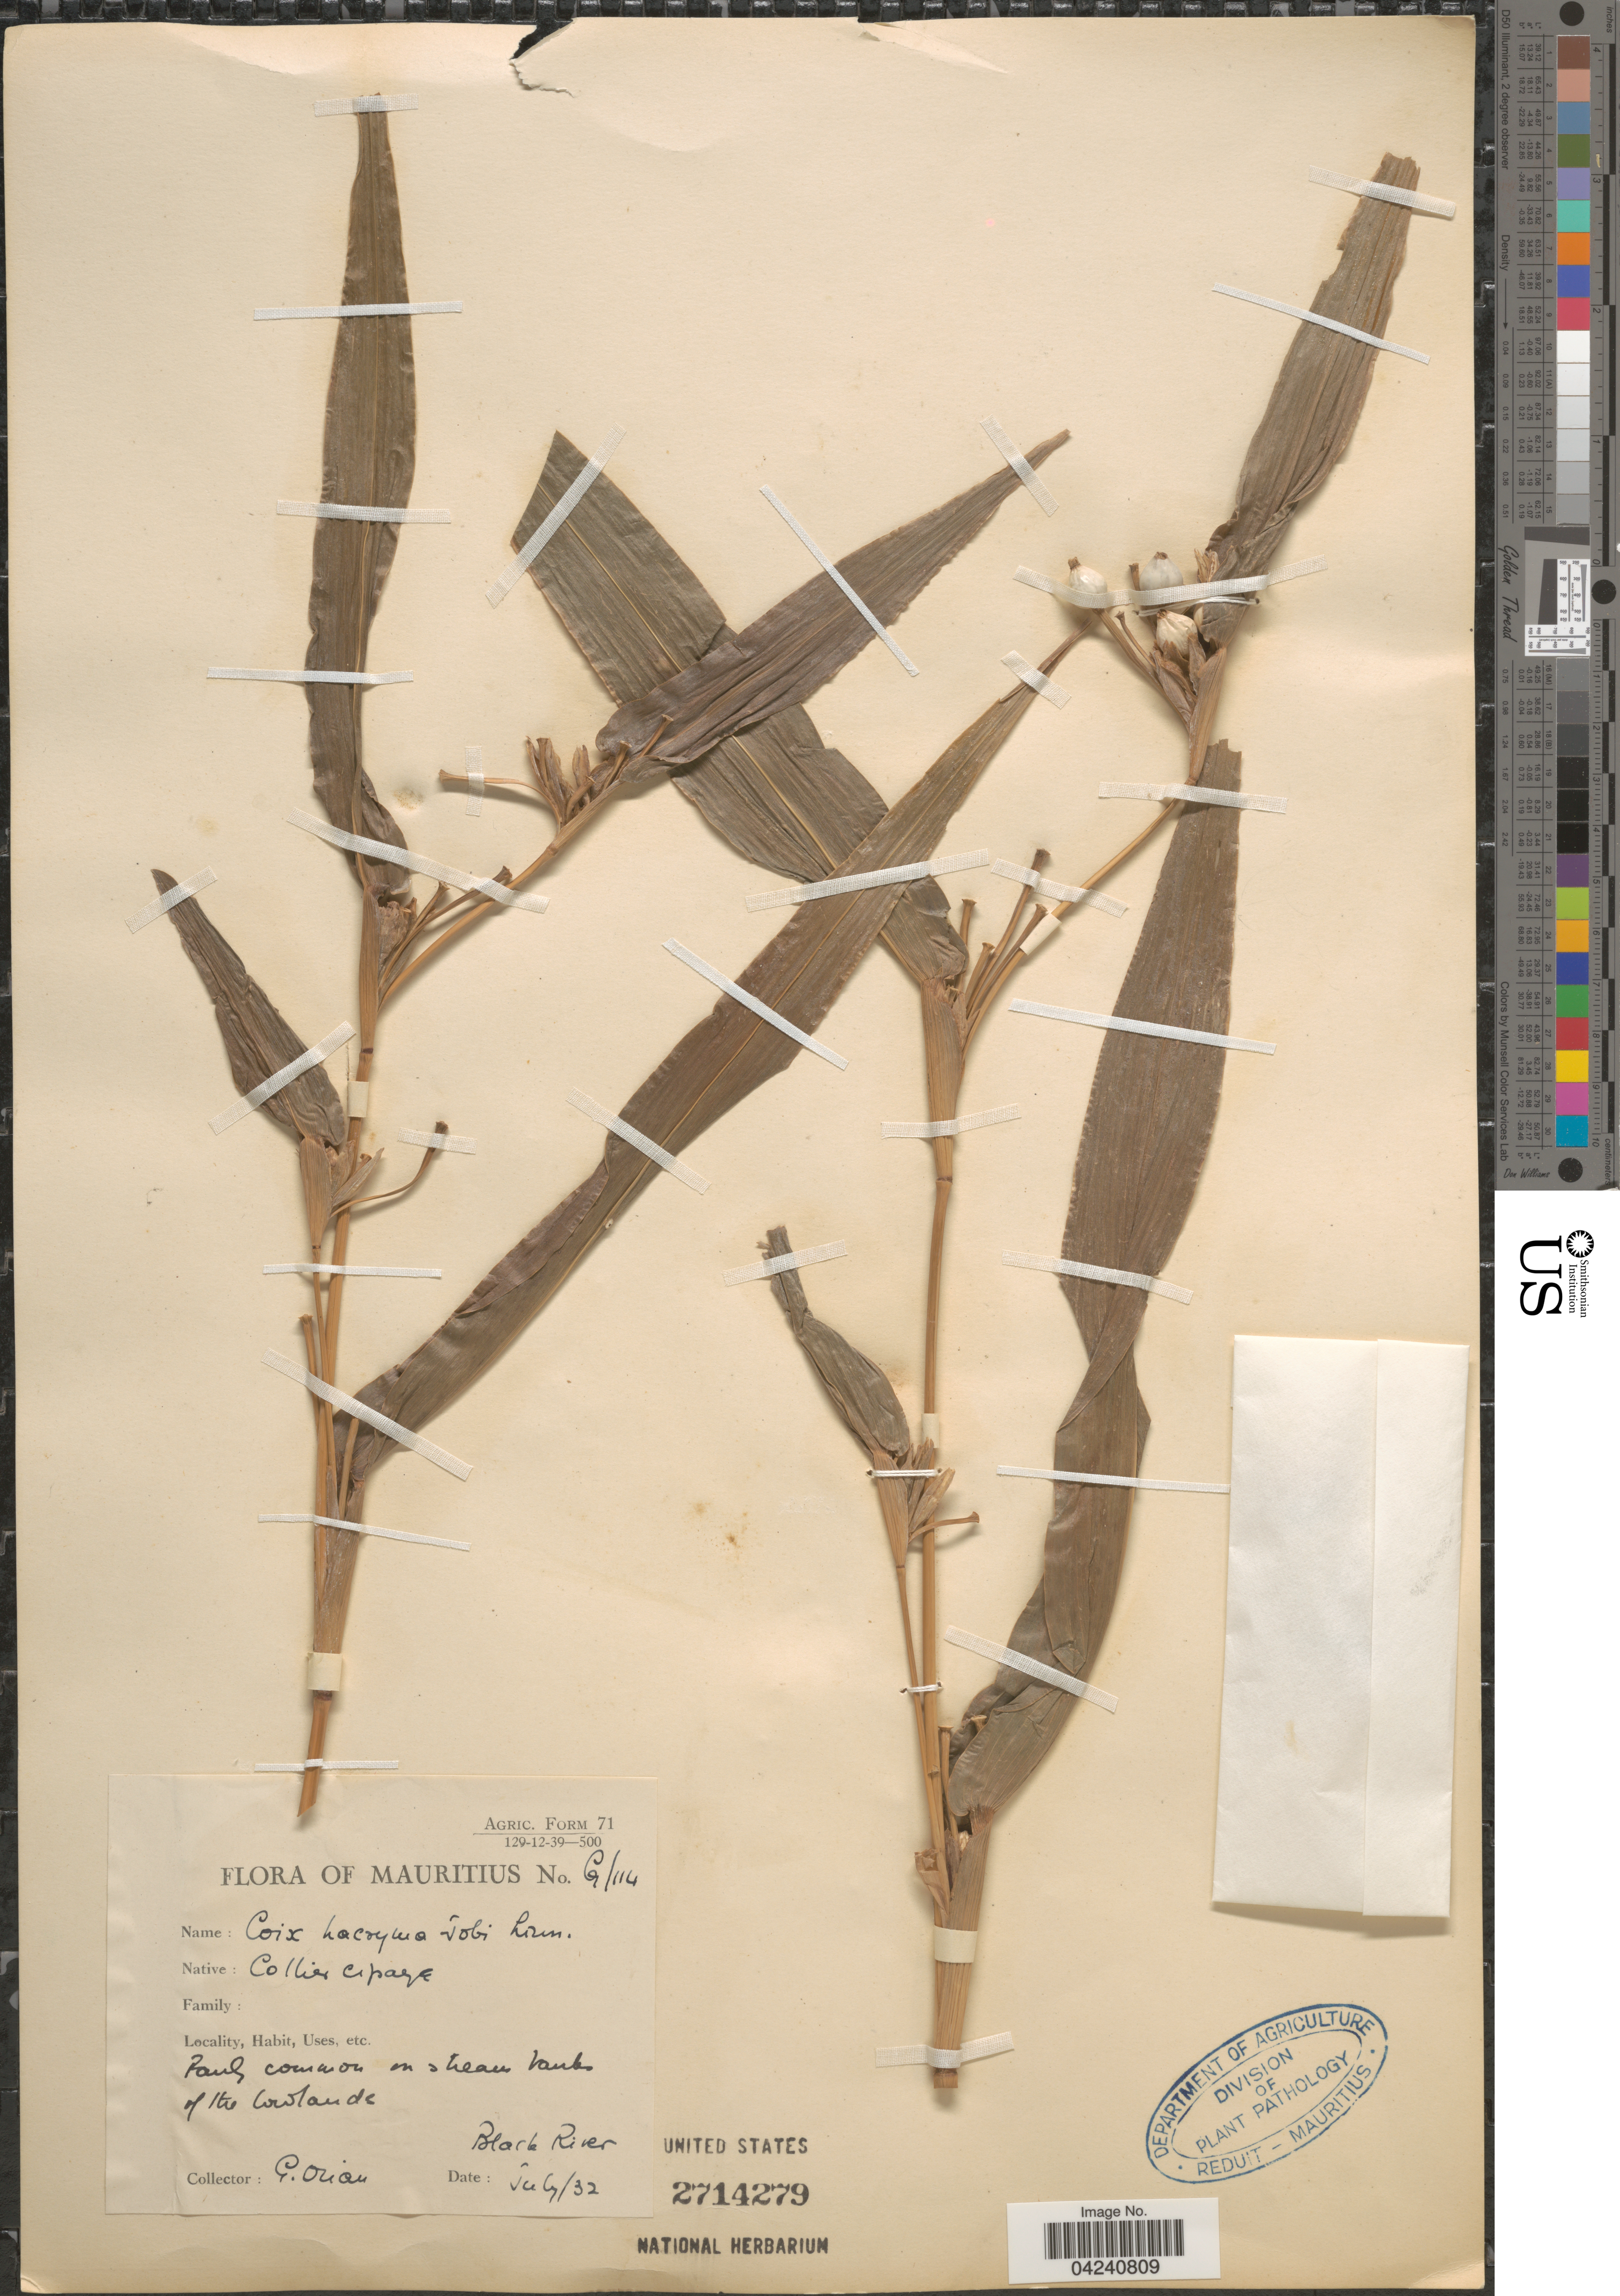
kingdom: Plantae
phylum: Tracheophyta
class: Liliopsida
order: Poales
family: Poaceae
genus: Coix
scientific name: Coix lacryma-jobi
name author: L.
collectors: G. Orian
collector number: G/114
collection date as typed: Transcribed d/m/y: /7/32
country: Mauritius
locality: Black River.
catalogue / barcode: US 2714279